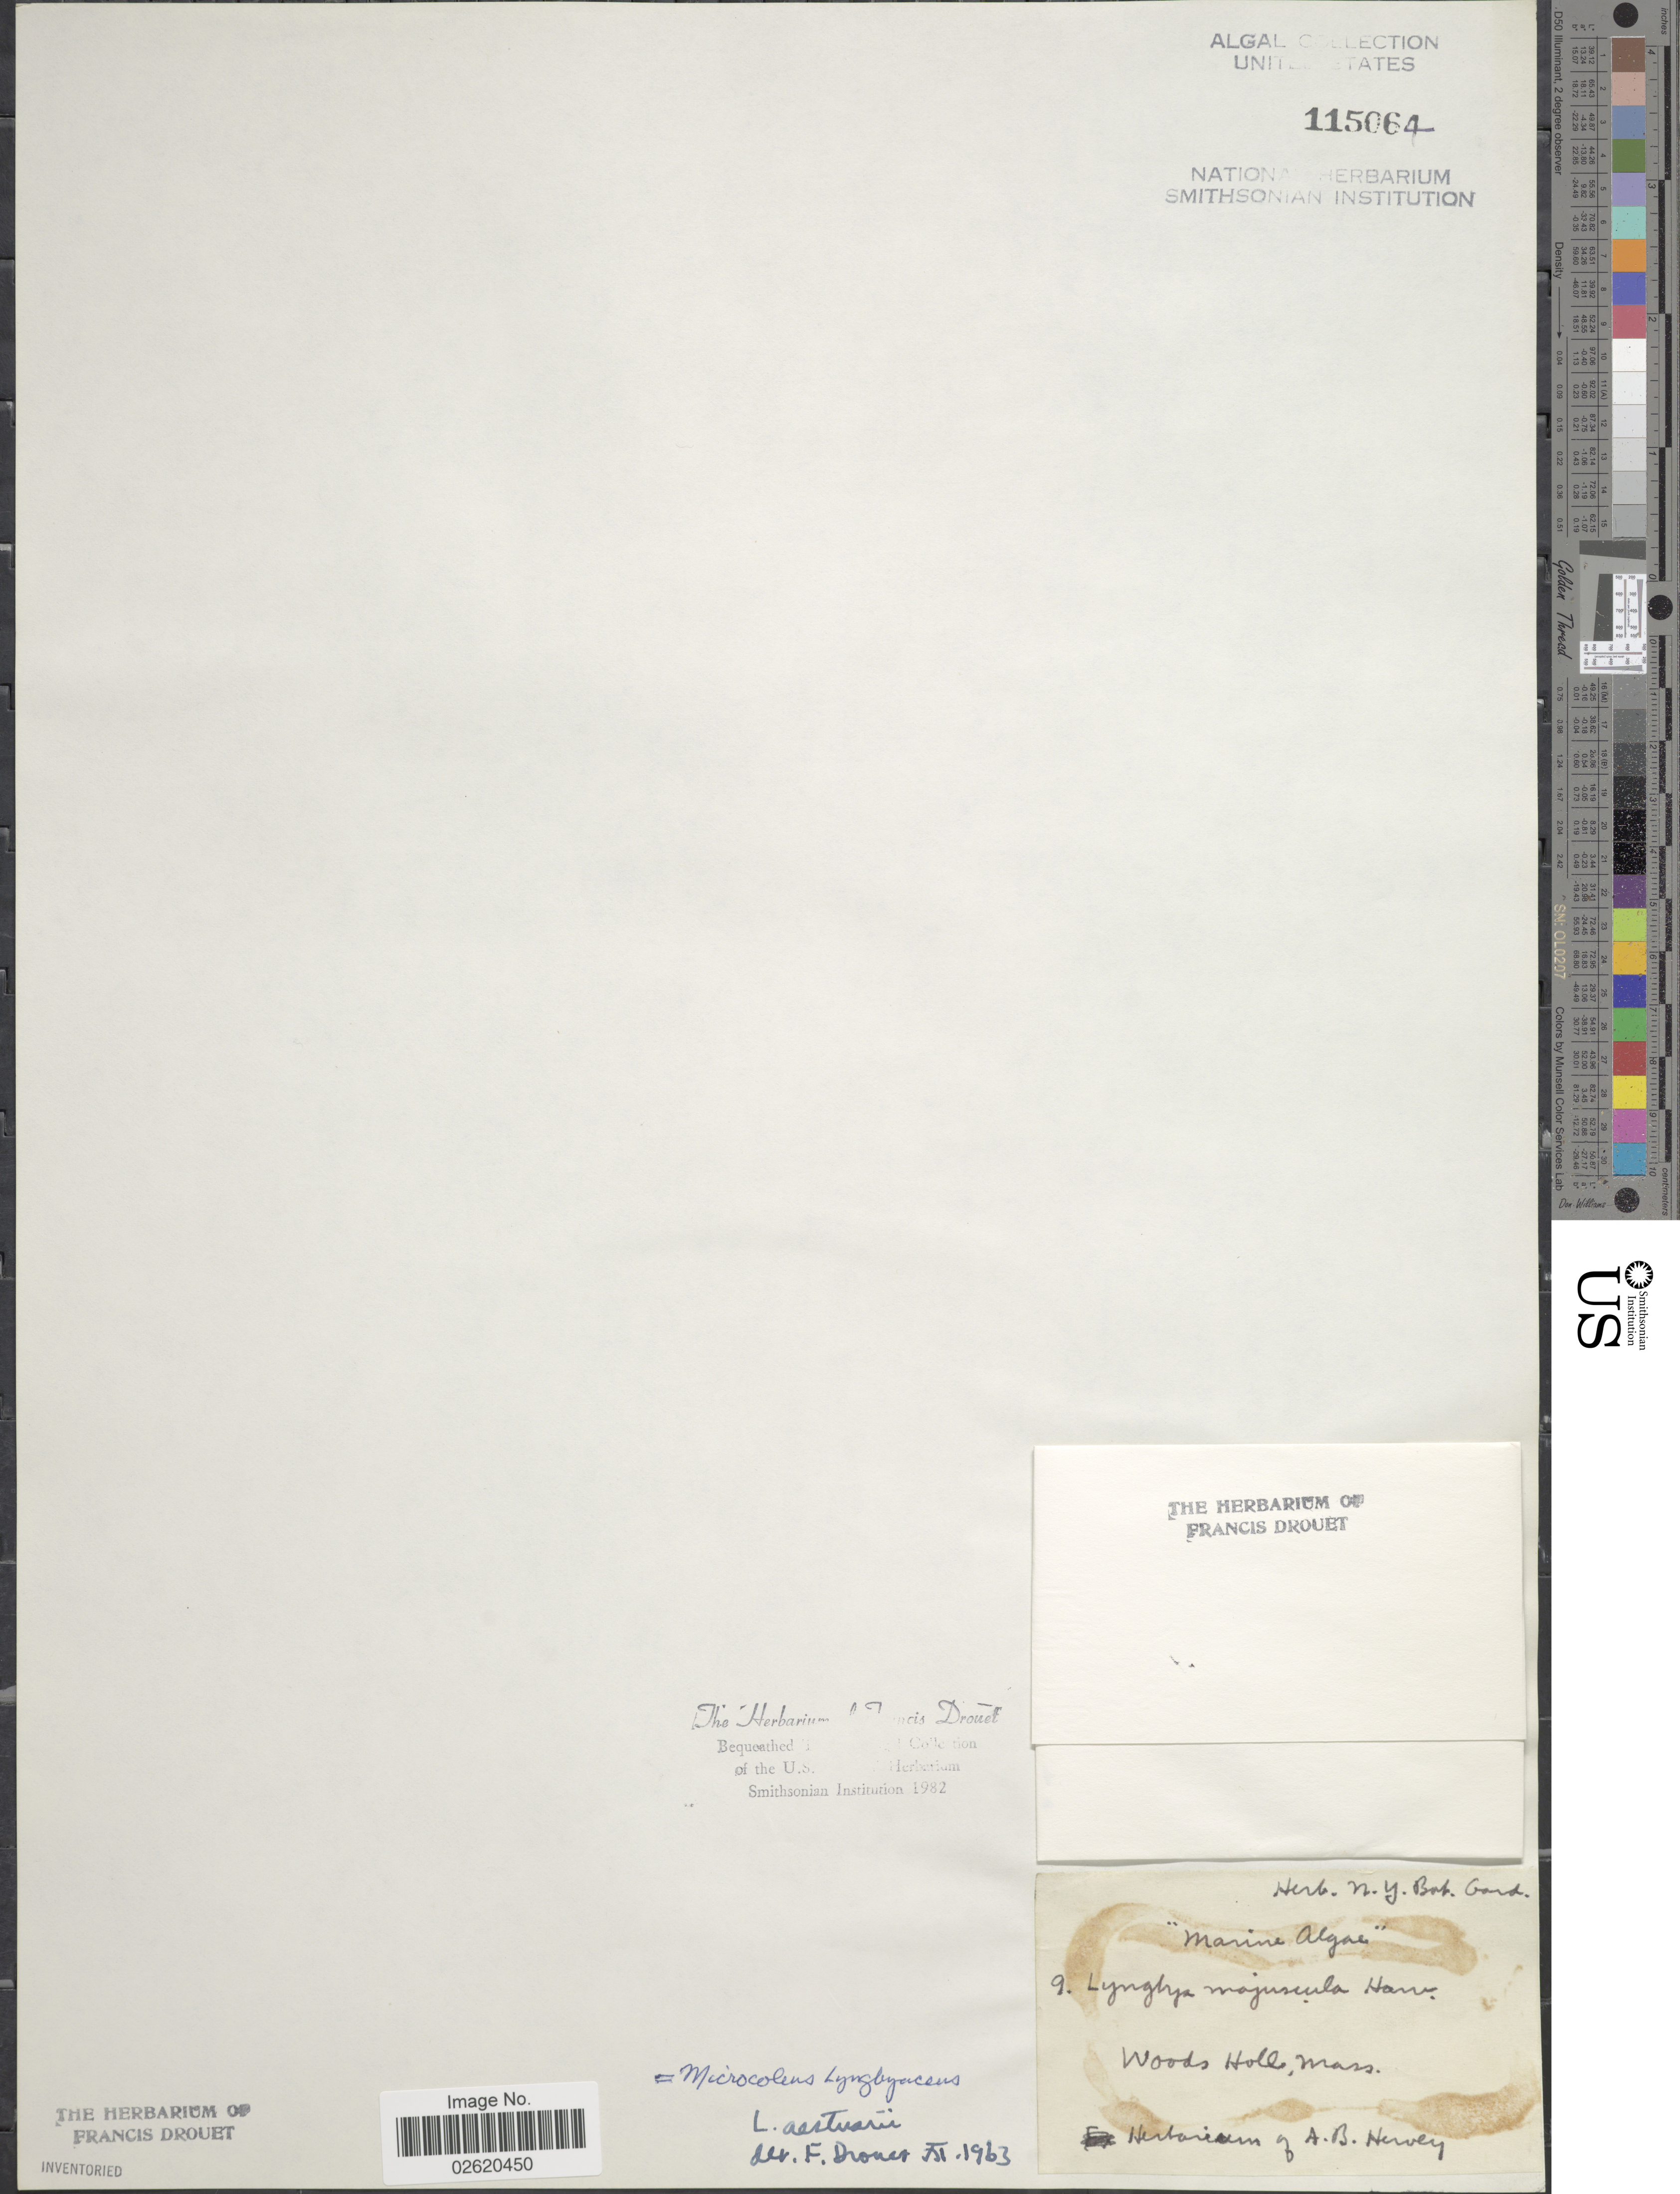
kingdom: Bacteria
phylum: Cyanobacteria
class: Cyanobacteriia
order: Cyanobacteriales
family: Microcoleaceae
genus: Microcoleus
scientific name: Microcoleus lyngbyaceus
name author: Kütz. ex Forti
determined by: Drouet, F. E.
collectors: A. B. Hervey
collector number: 9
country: United States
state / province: Massachusetts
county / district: Barnstable County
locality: Woods Hole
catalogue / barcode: US 115064